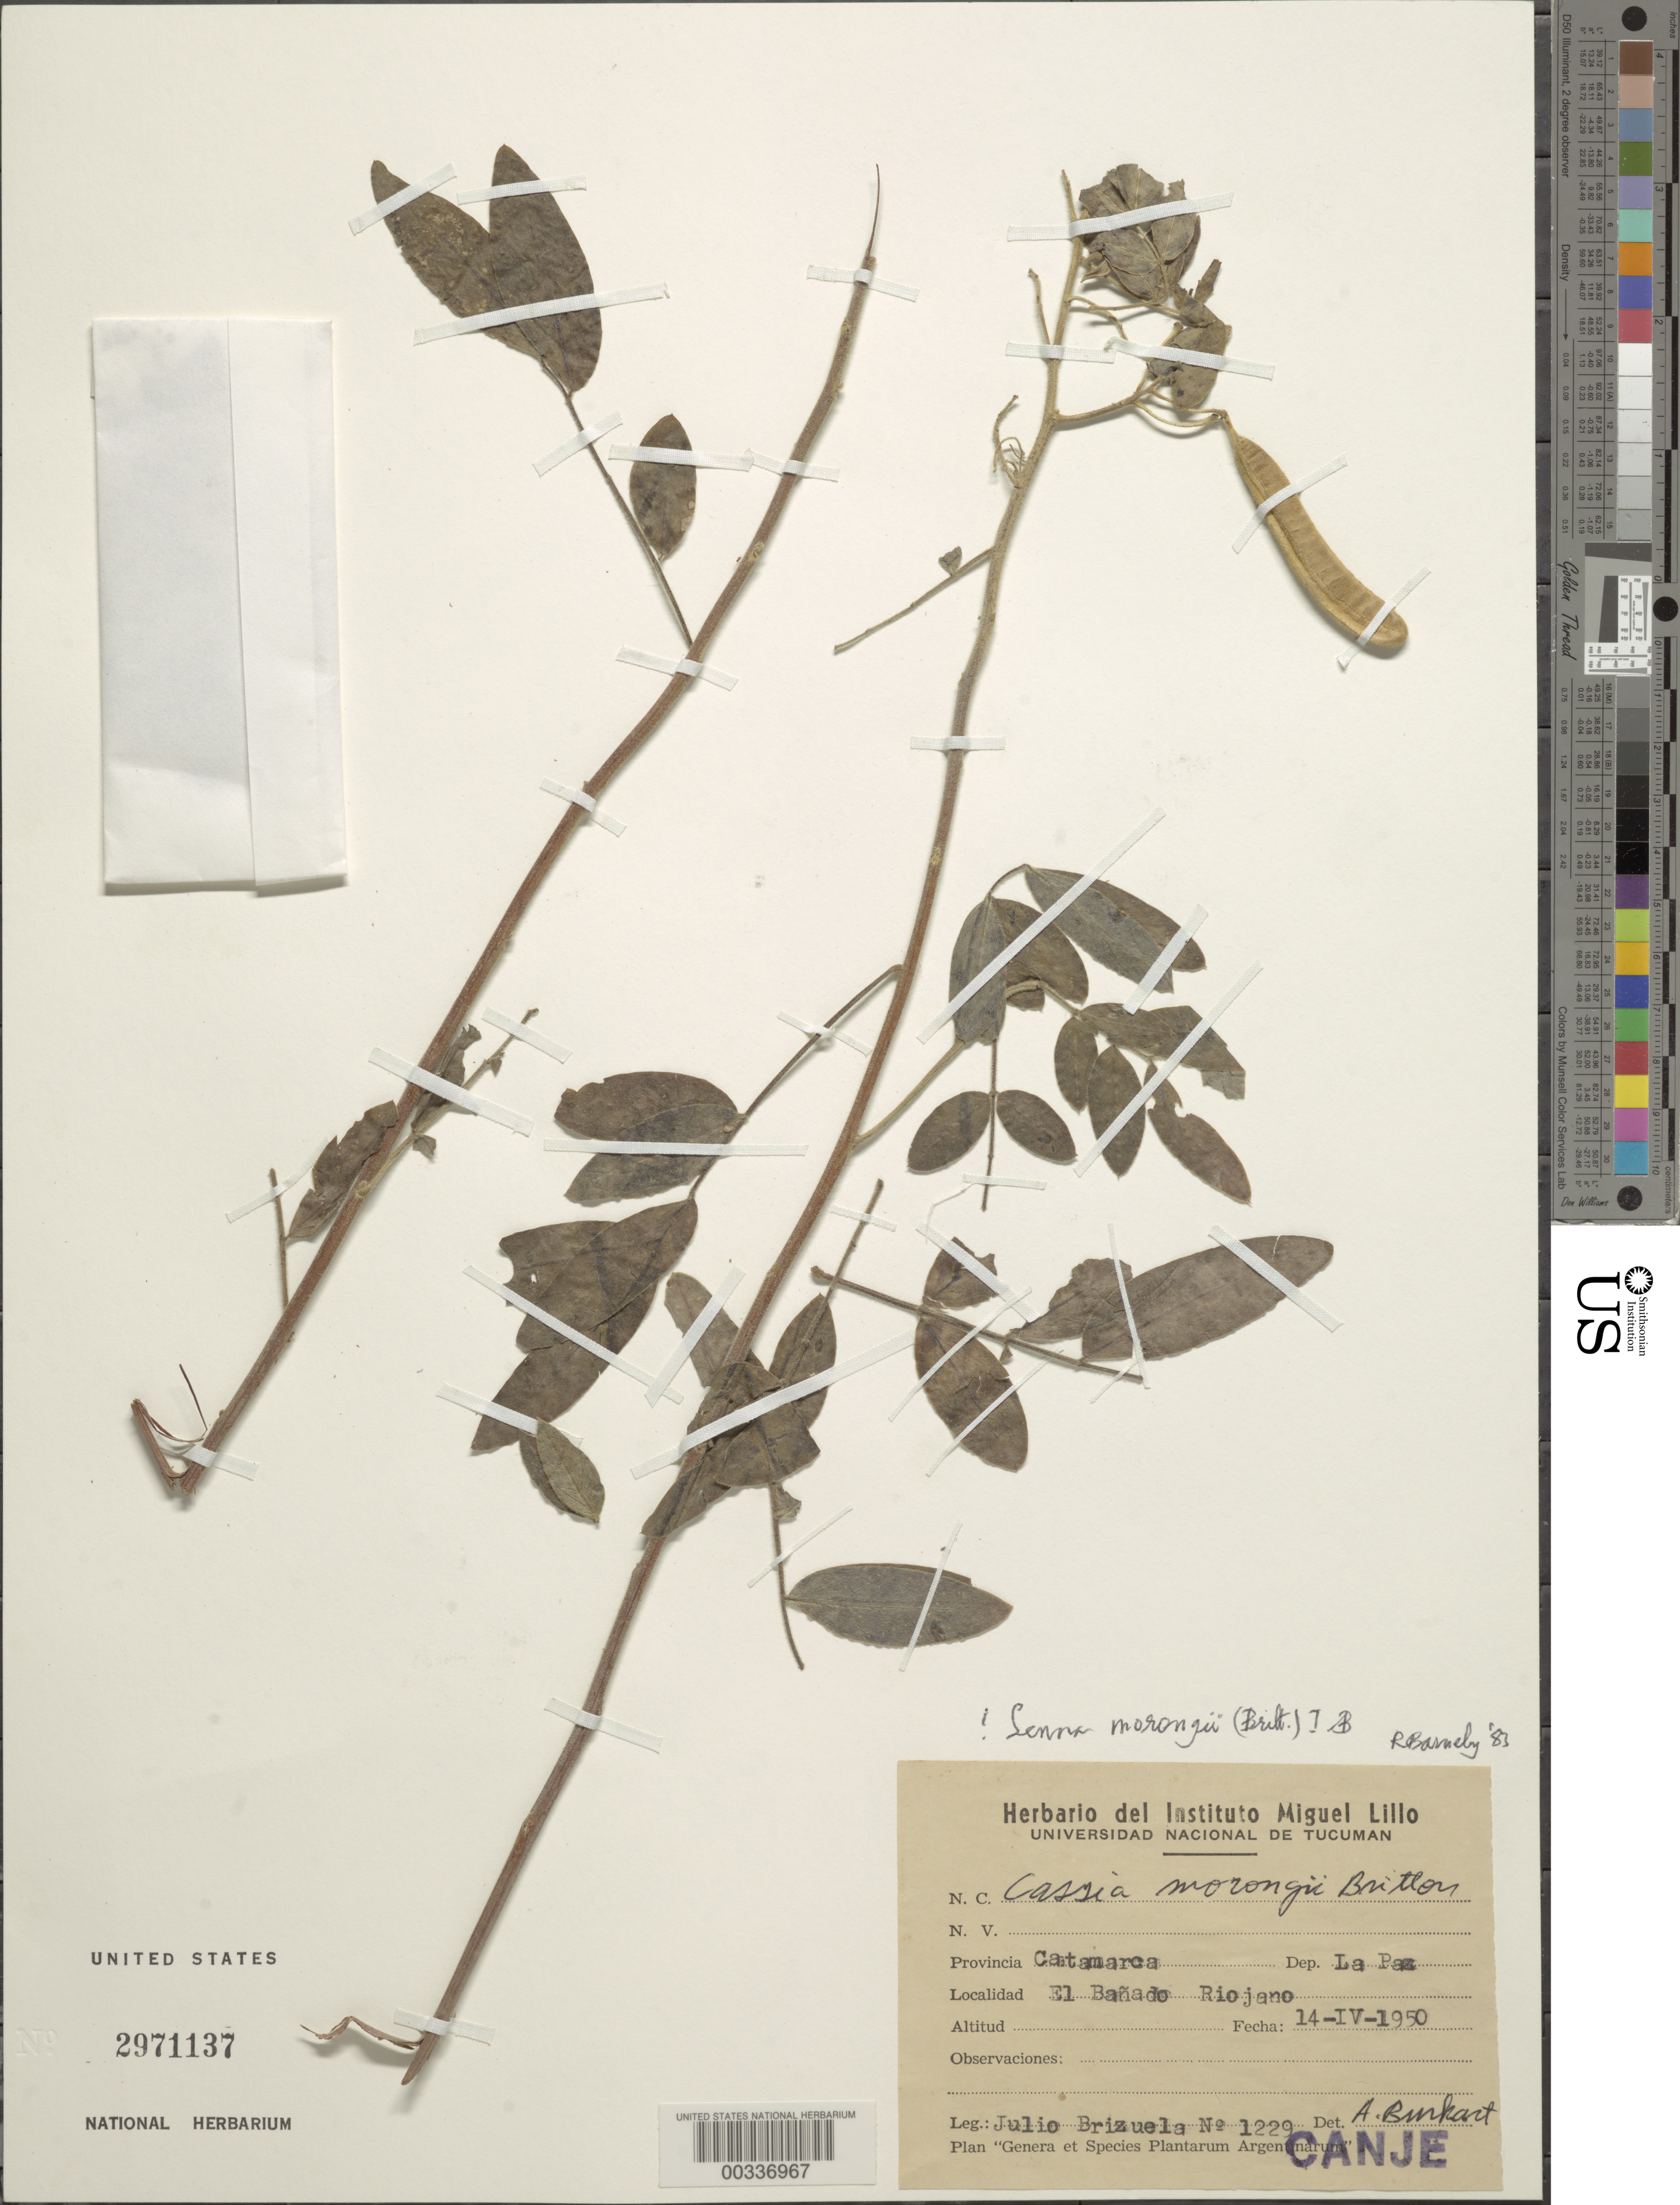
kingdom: Plantae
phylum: Tracheophyta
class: Magnoliopsida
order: Fabales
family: Fabaceae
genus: Senna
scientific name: Senna morongii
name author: (Britton) H.S. Irwin & Barneby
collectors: J. Brizuela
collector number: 1229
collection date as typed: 14 Apr 1950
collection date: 1950-04-14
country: Argentina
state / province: Catamarca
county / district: La Paz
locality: El banado Riojano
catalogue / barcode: US 2971137